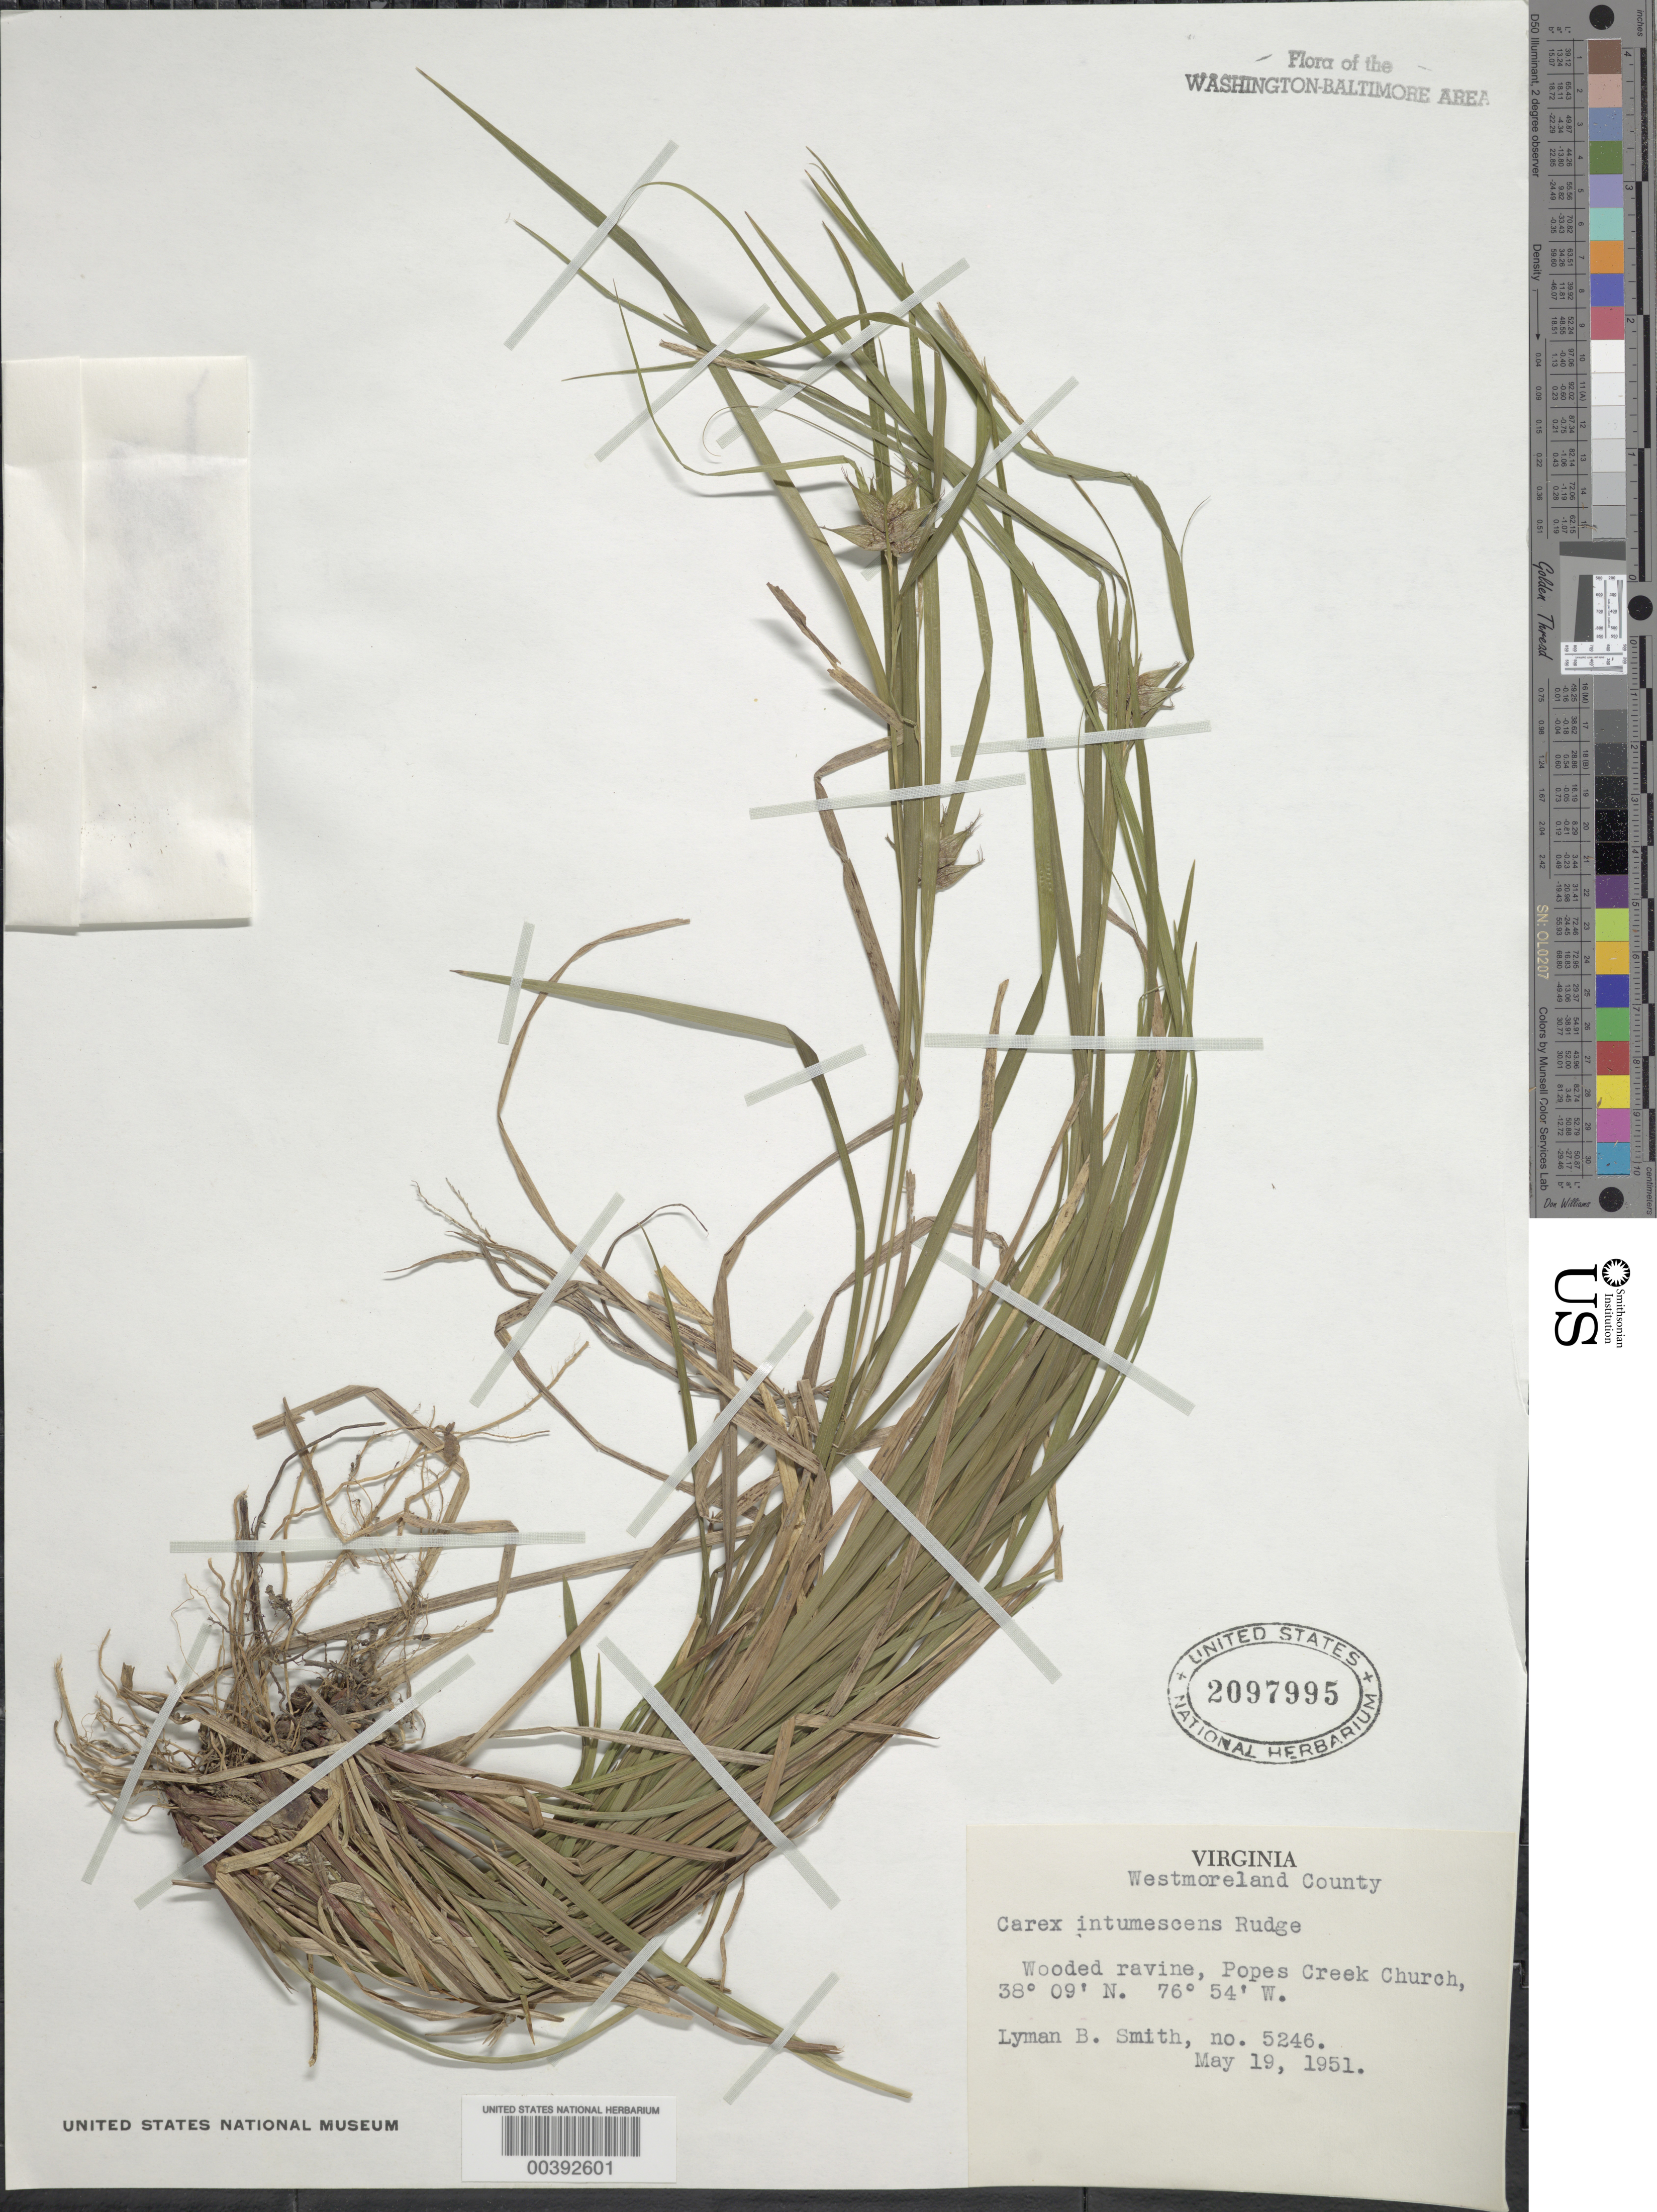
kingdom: Plantae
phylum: Tracheophyta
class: Liliopsida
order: Poales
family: Cyperaceae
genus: Carex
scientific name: Carex intumescens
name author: Rudge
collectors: L. Smith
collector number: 5246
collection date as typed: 19 May 1951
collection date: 1951-05-19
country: United States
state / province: Virginia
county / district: Westmoreland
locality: Popes Creek Church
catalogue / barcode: US 2097995